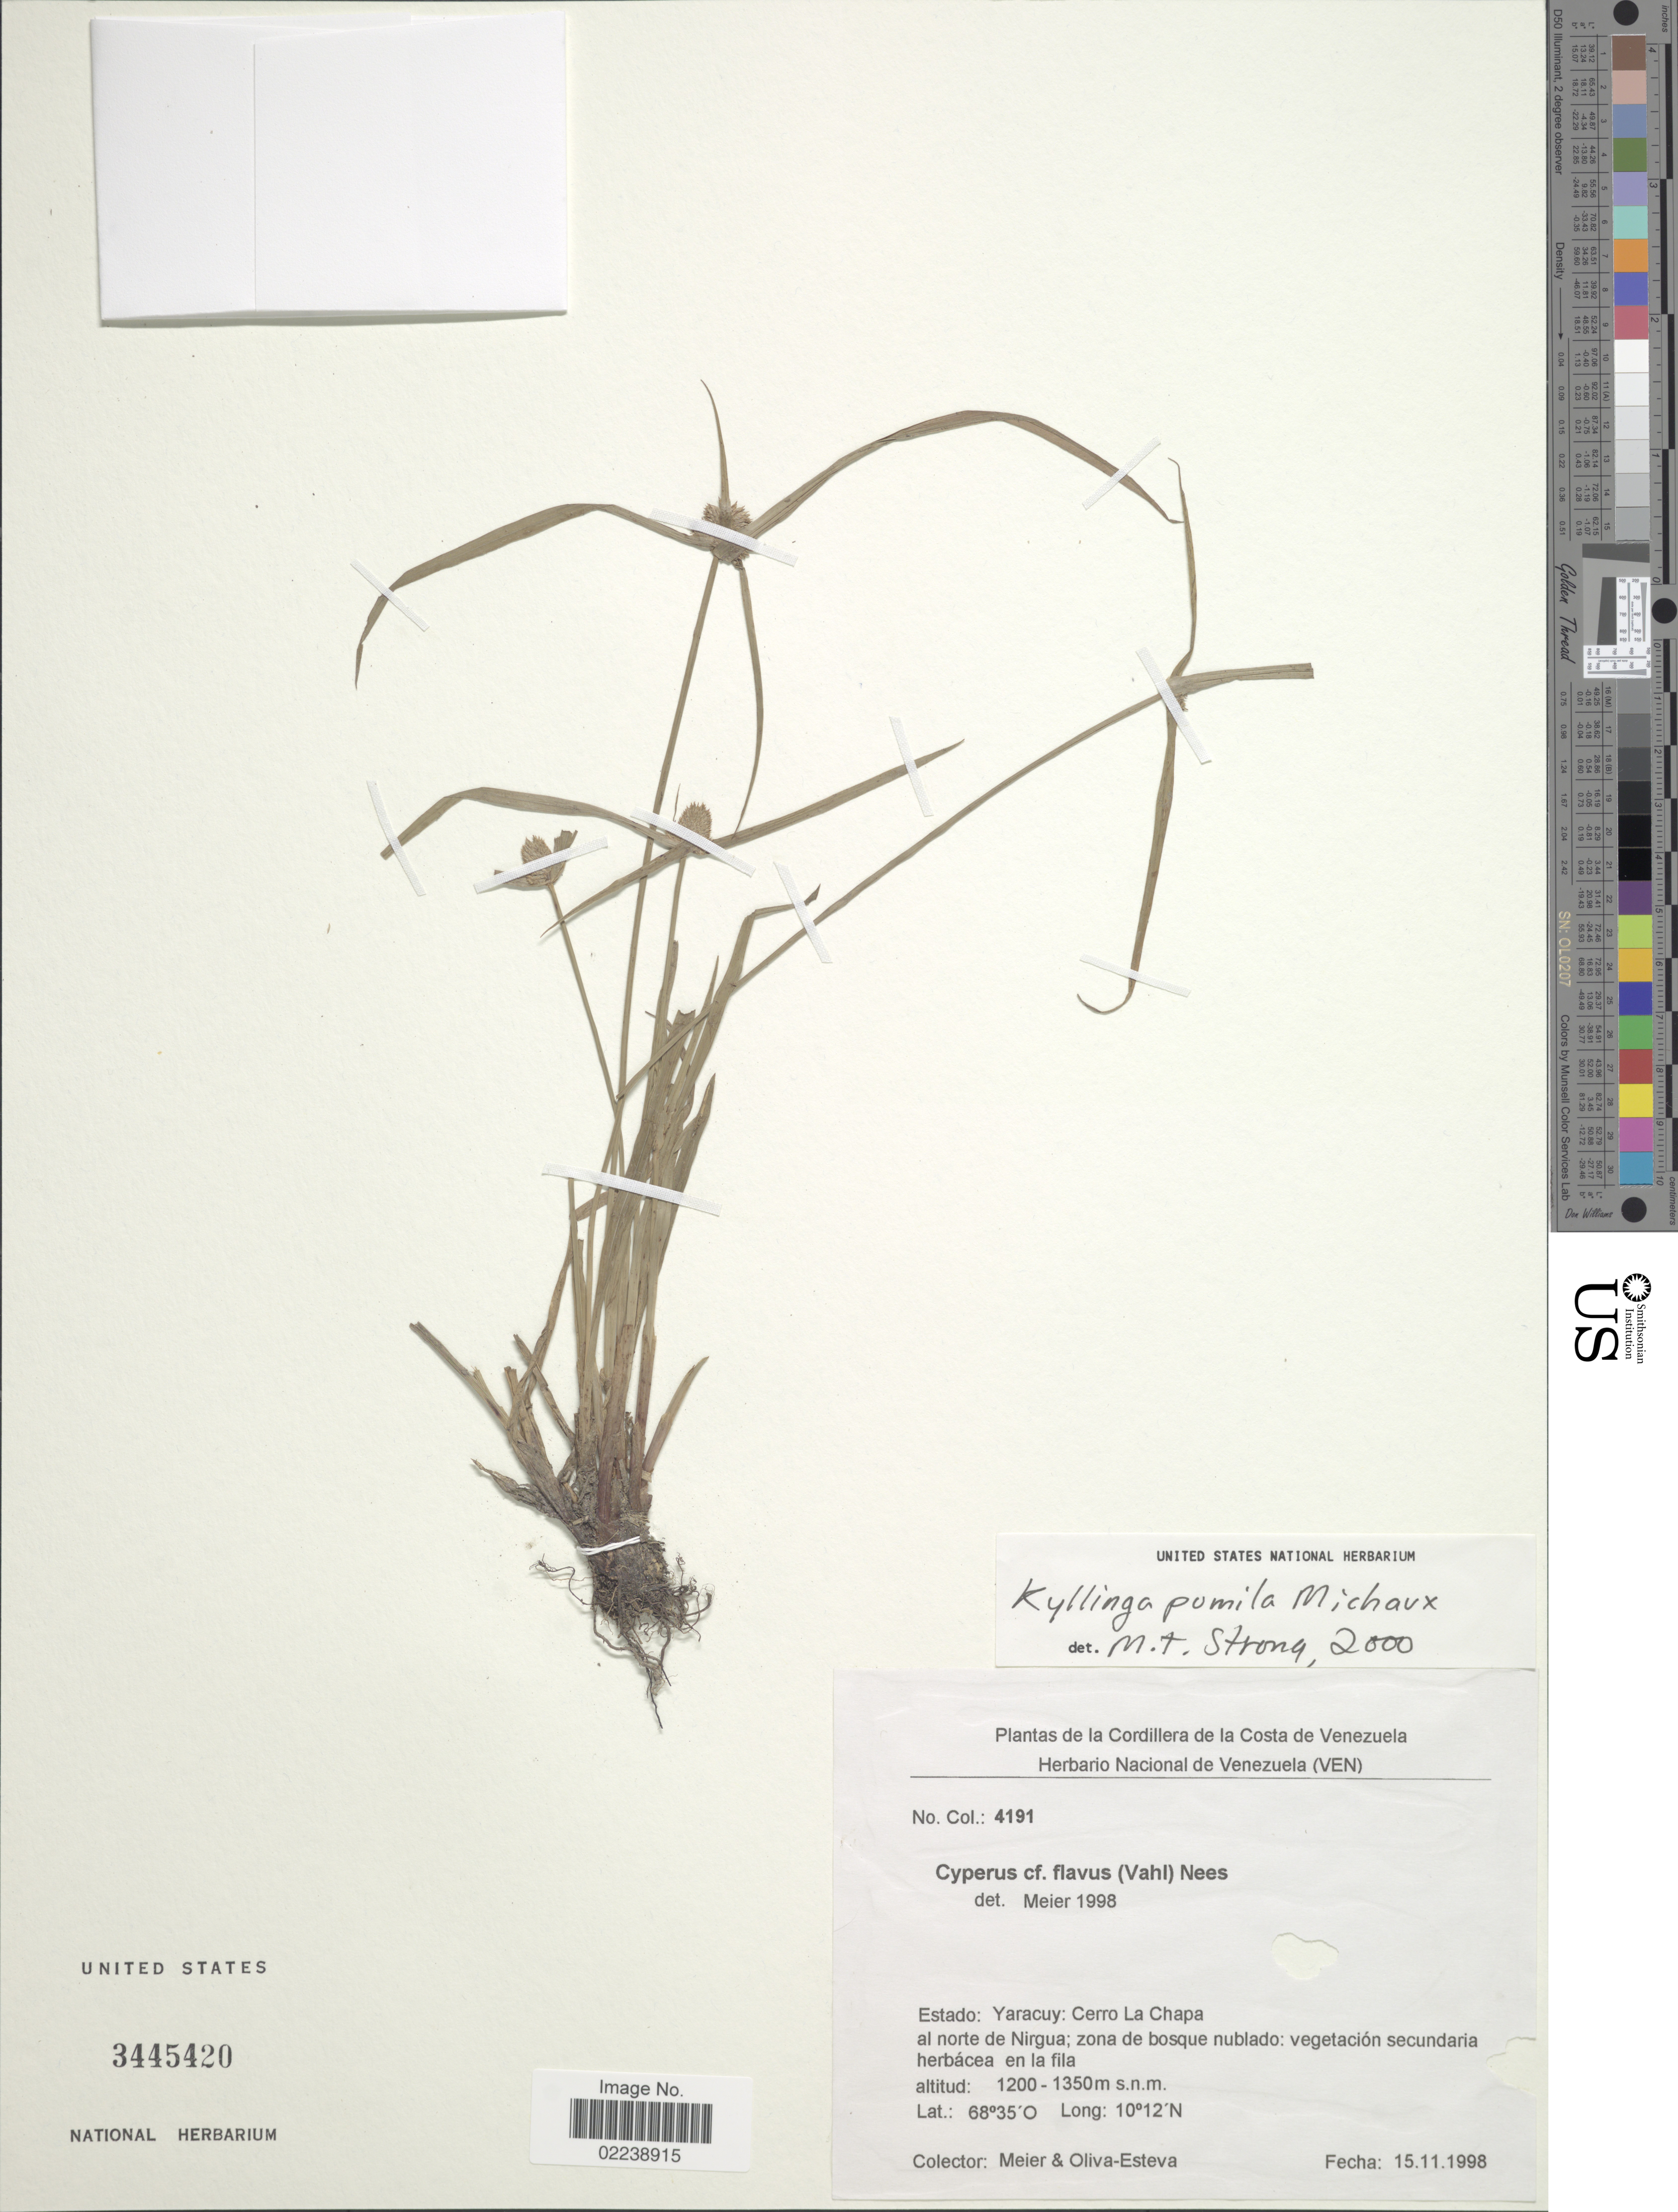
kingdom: Plantae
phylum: Tracheophyta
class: Liliopsida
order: Poales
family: Cyperaceae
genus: Cyperus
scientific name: Cyperus hortensis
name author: (Salzm. ex Steud.) Dorr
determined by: Strong, Mark T., (BOT), Smithsonian Institution - National Museum of Natural History (UNITED STATES)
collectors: Meier & -. Oliva-esteva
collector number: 4191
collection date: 1998-11-15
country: Venezuela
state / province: Yaracuy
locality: Cerro La Chapa al norte de Nirgua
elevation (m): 1200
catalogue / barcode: US 3445420